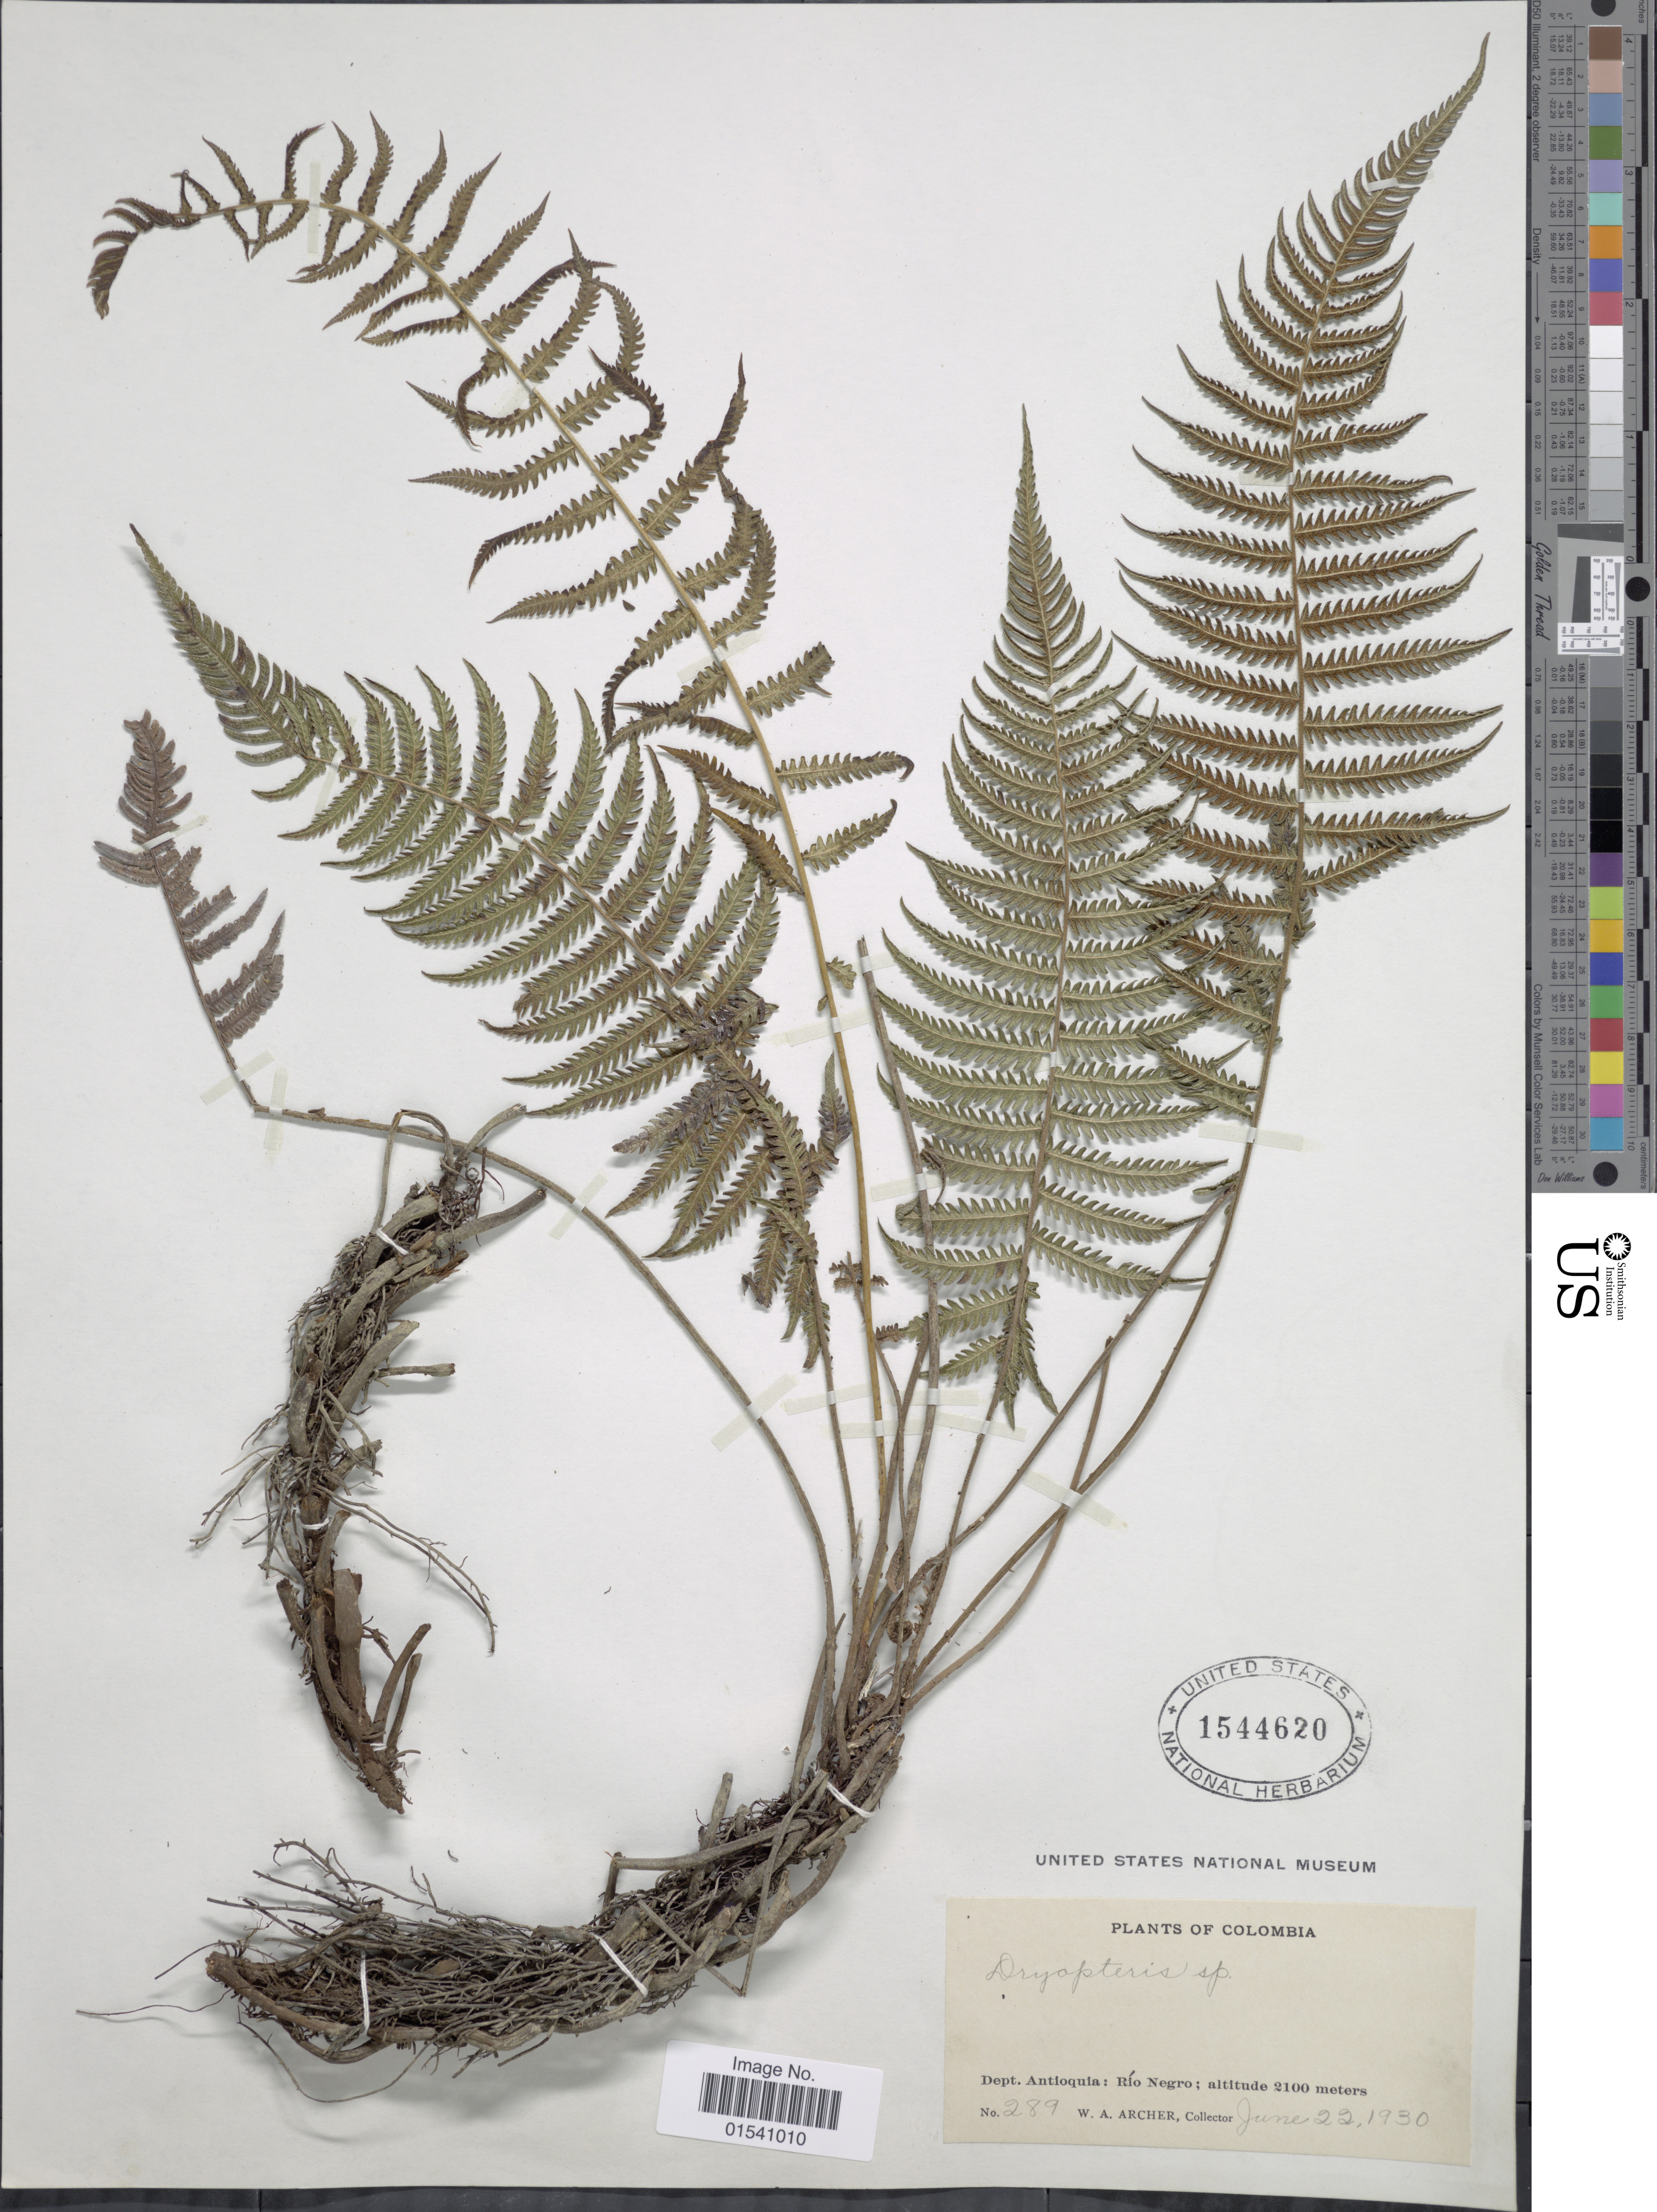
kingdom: Plantae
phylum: Tracheophyta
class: Polypodiopsida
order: Polypodiales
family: Thelypteridaceae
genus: Amauropelta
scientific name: Amauropelta supina (Sodiro) comb. nov., ined 2015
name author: (Sodiro)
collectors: W. A. Archer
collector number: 289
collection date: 1930-06-22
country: Colombia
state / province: Antioquia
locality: Dept. Antioquia: Río Negro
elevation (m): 2100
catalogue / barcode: US 1544620